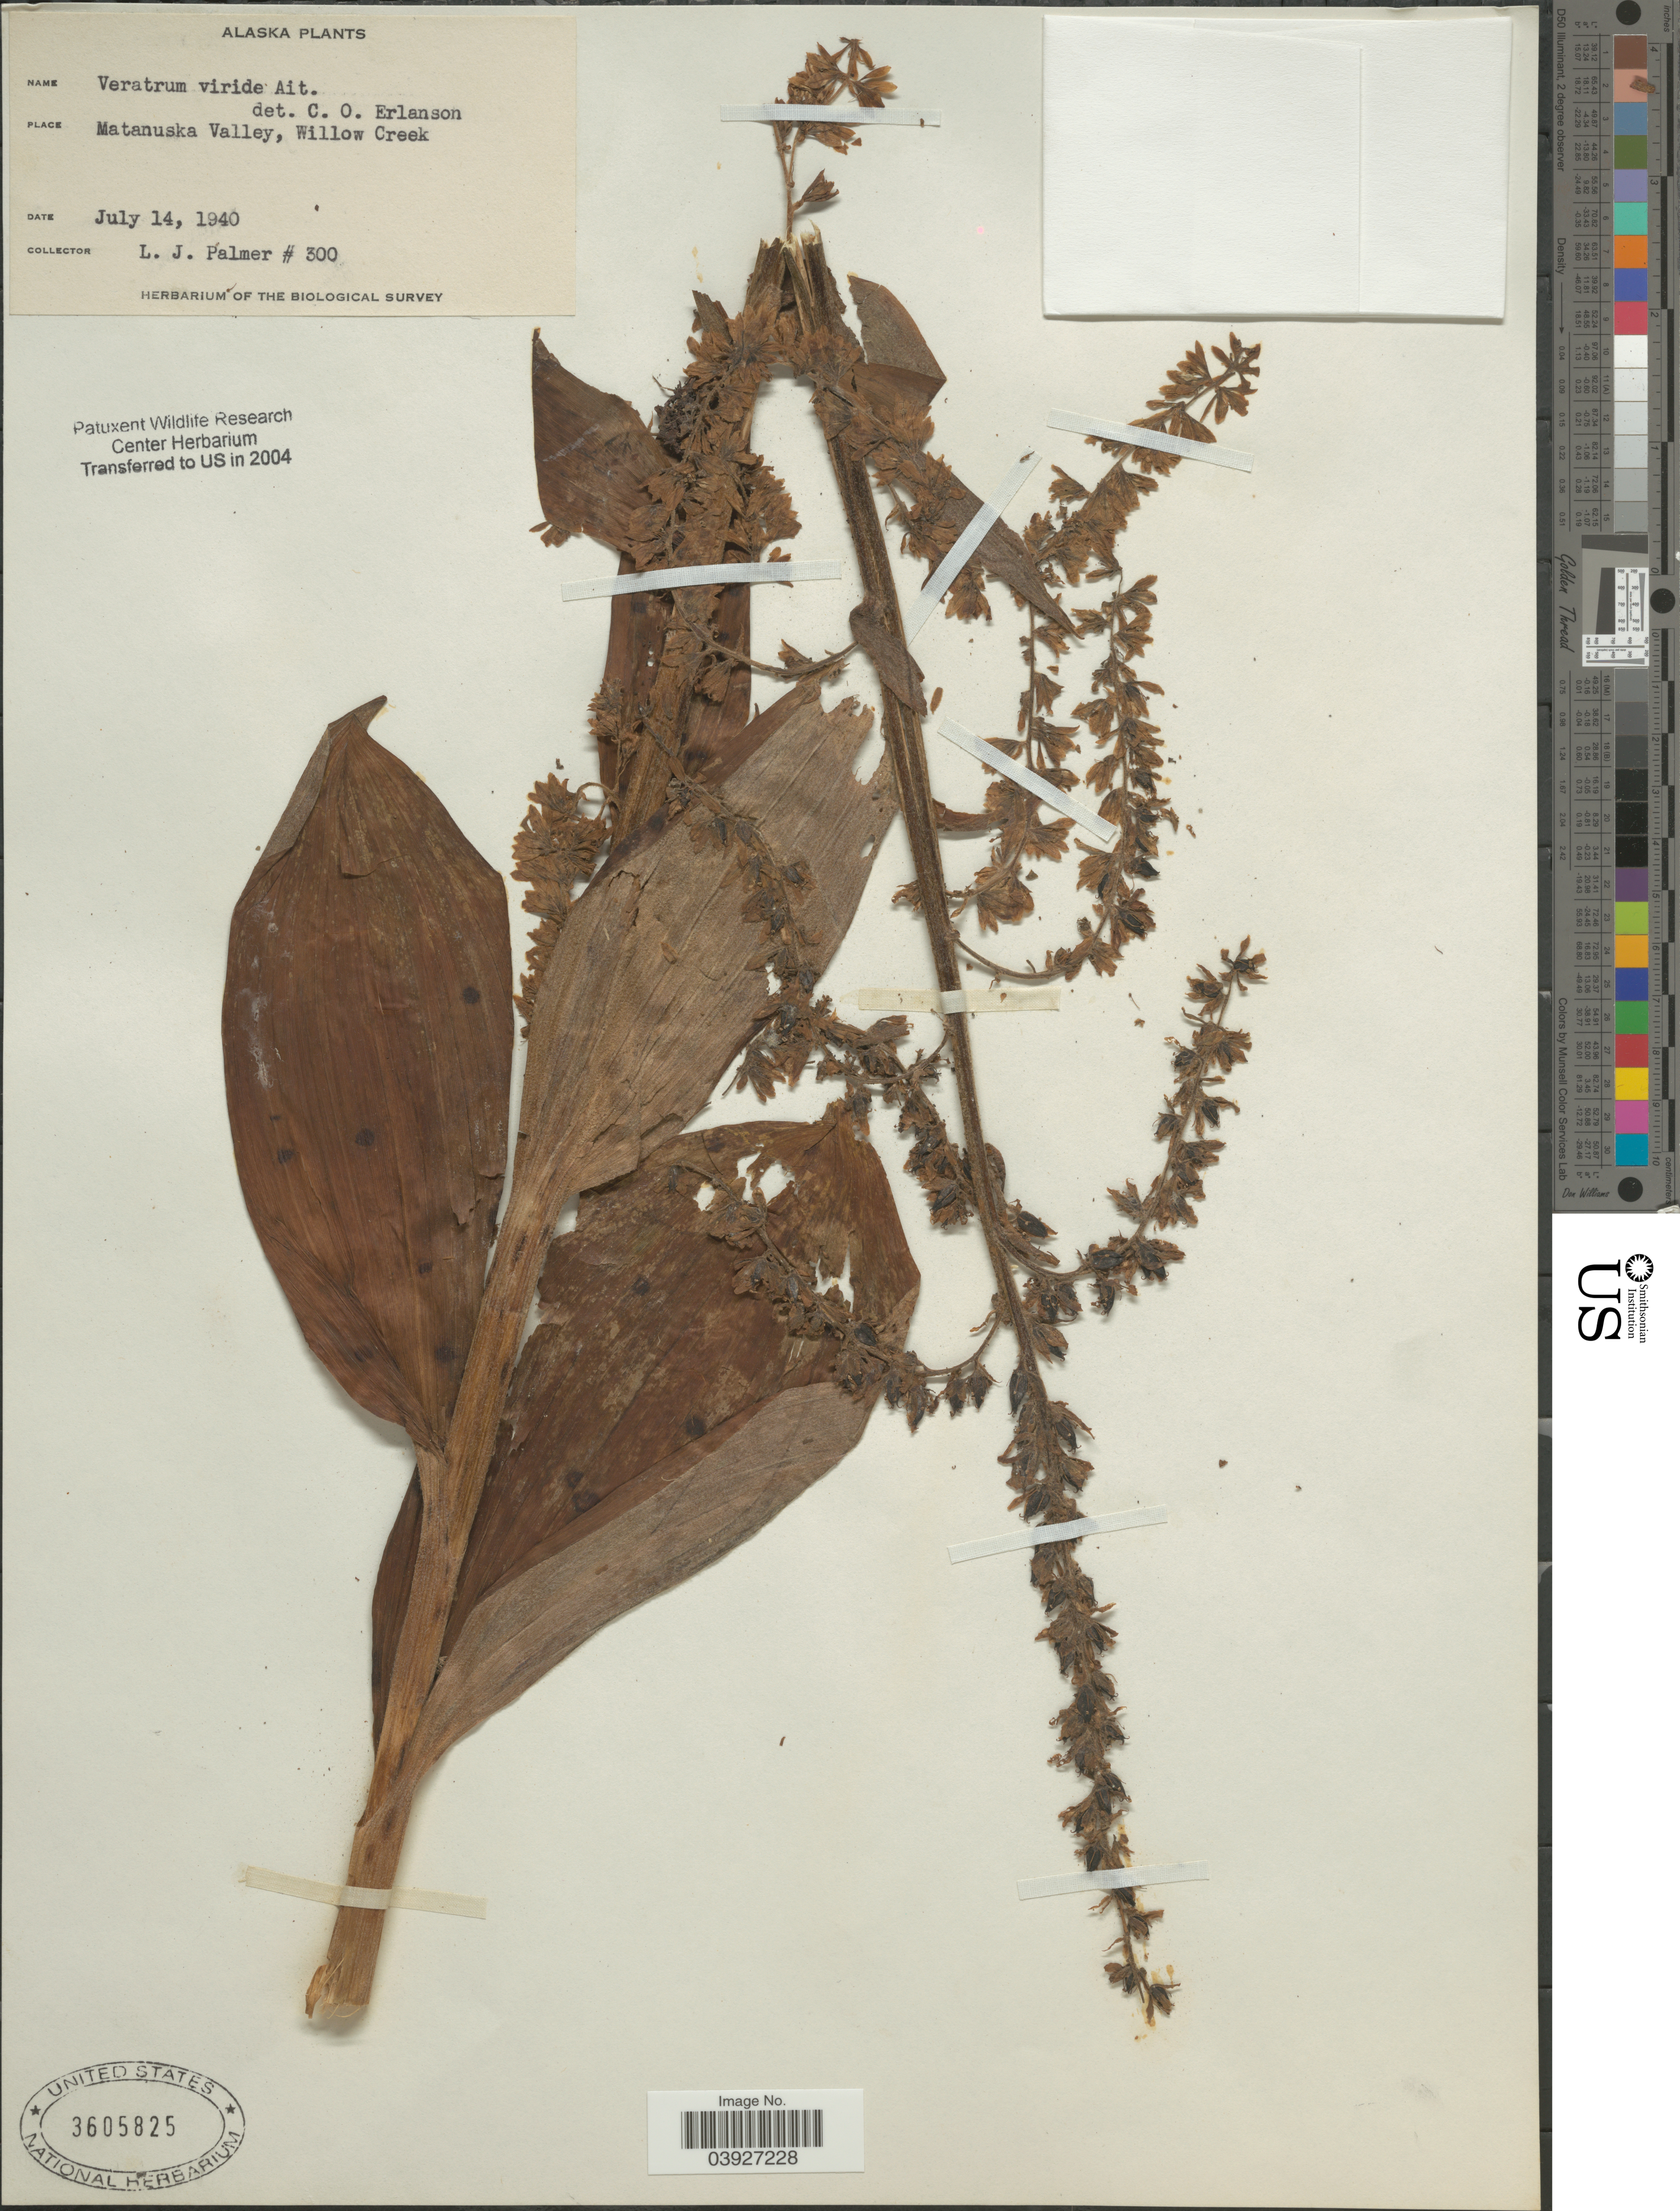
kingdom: Plantae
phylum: Tracheophyta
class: Liliopsida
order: Liliales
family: Melanthiaceae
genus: Veratrum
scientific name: Veratrum viride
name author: Aiton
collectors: L. J. Palmer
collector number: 300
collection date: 1940-07-14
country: United States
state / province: Alaska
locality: Matanuska Valley, Willow Creek.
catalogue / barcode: US 3605825